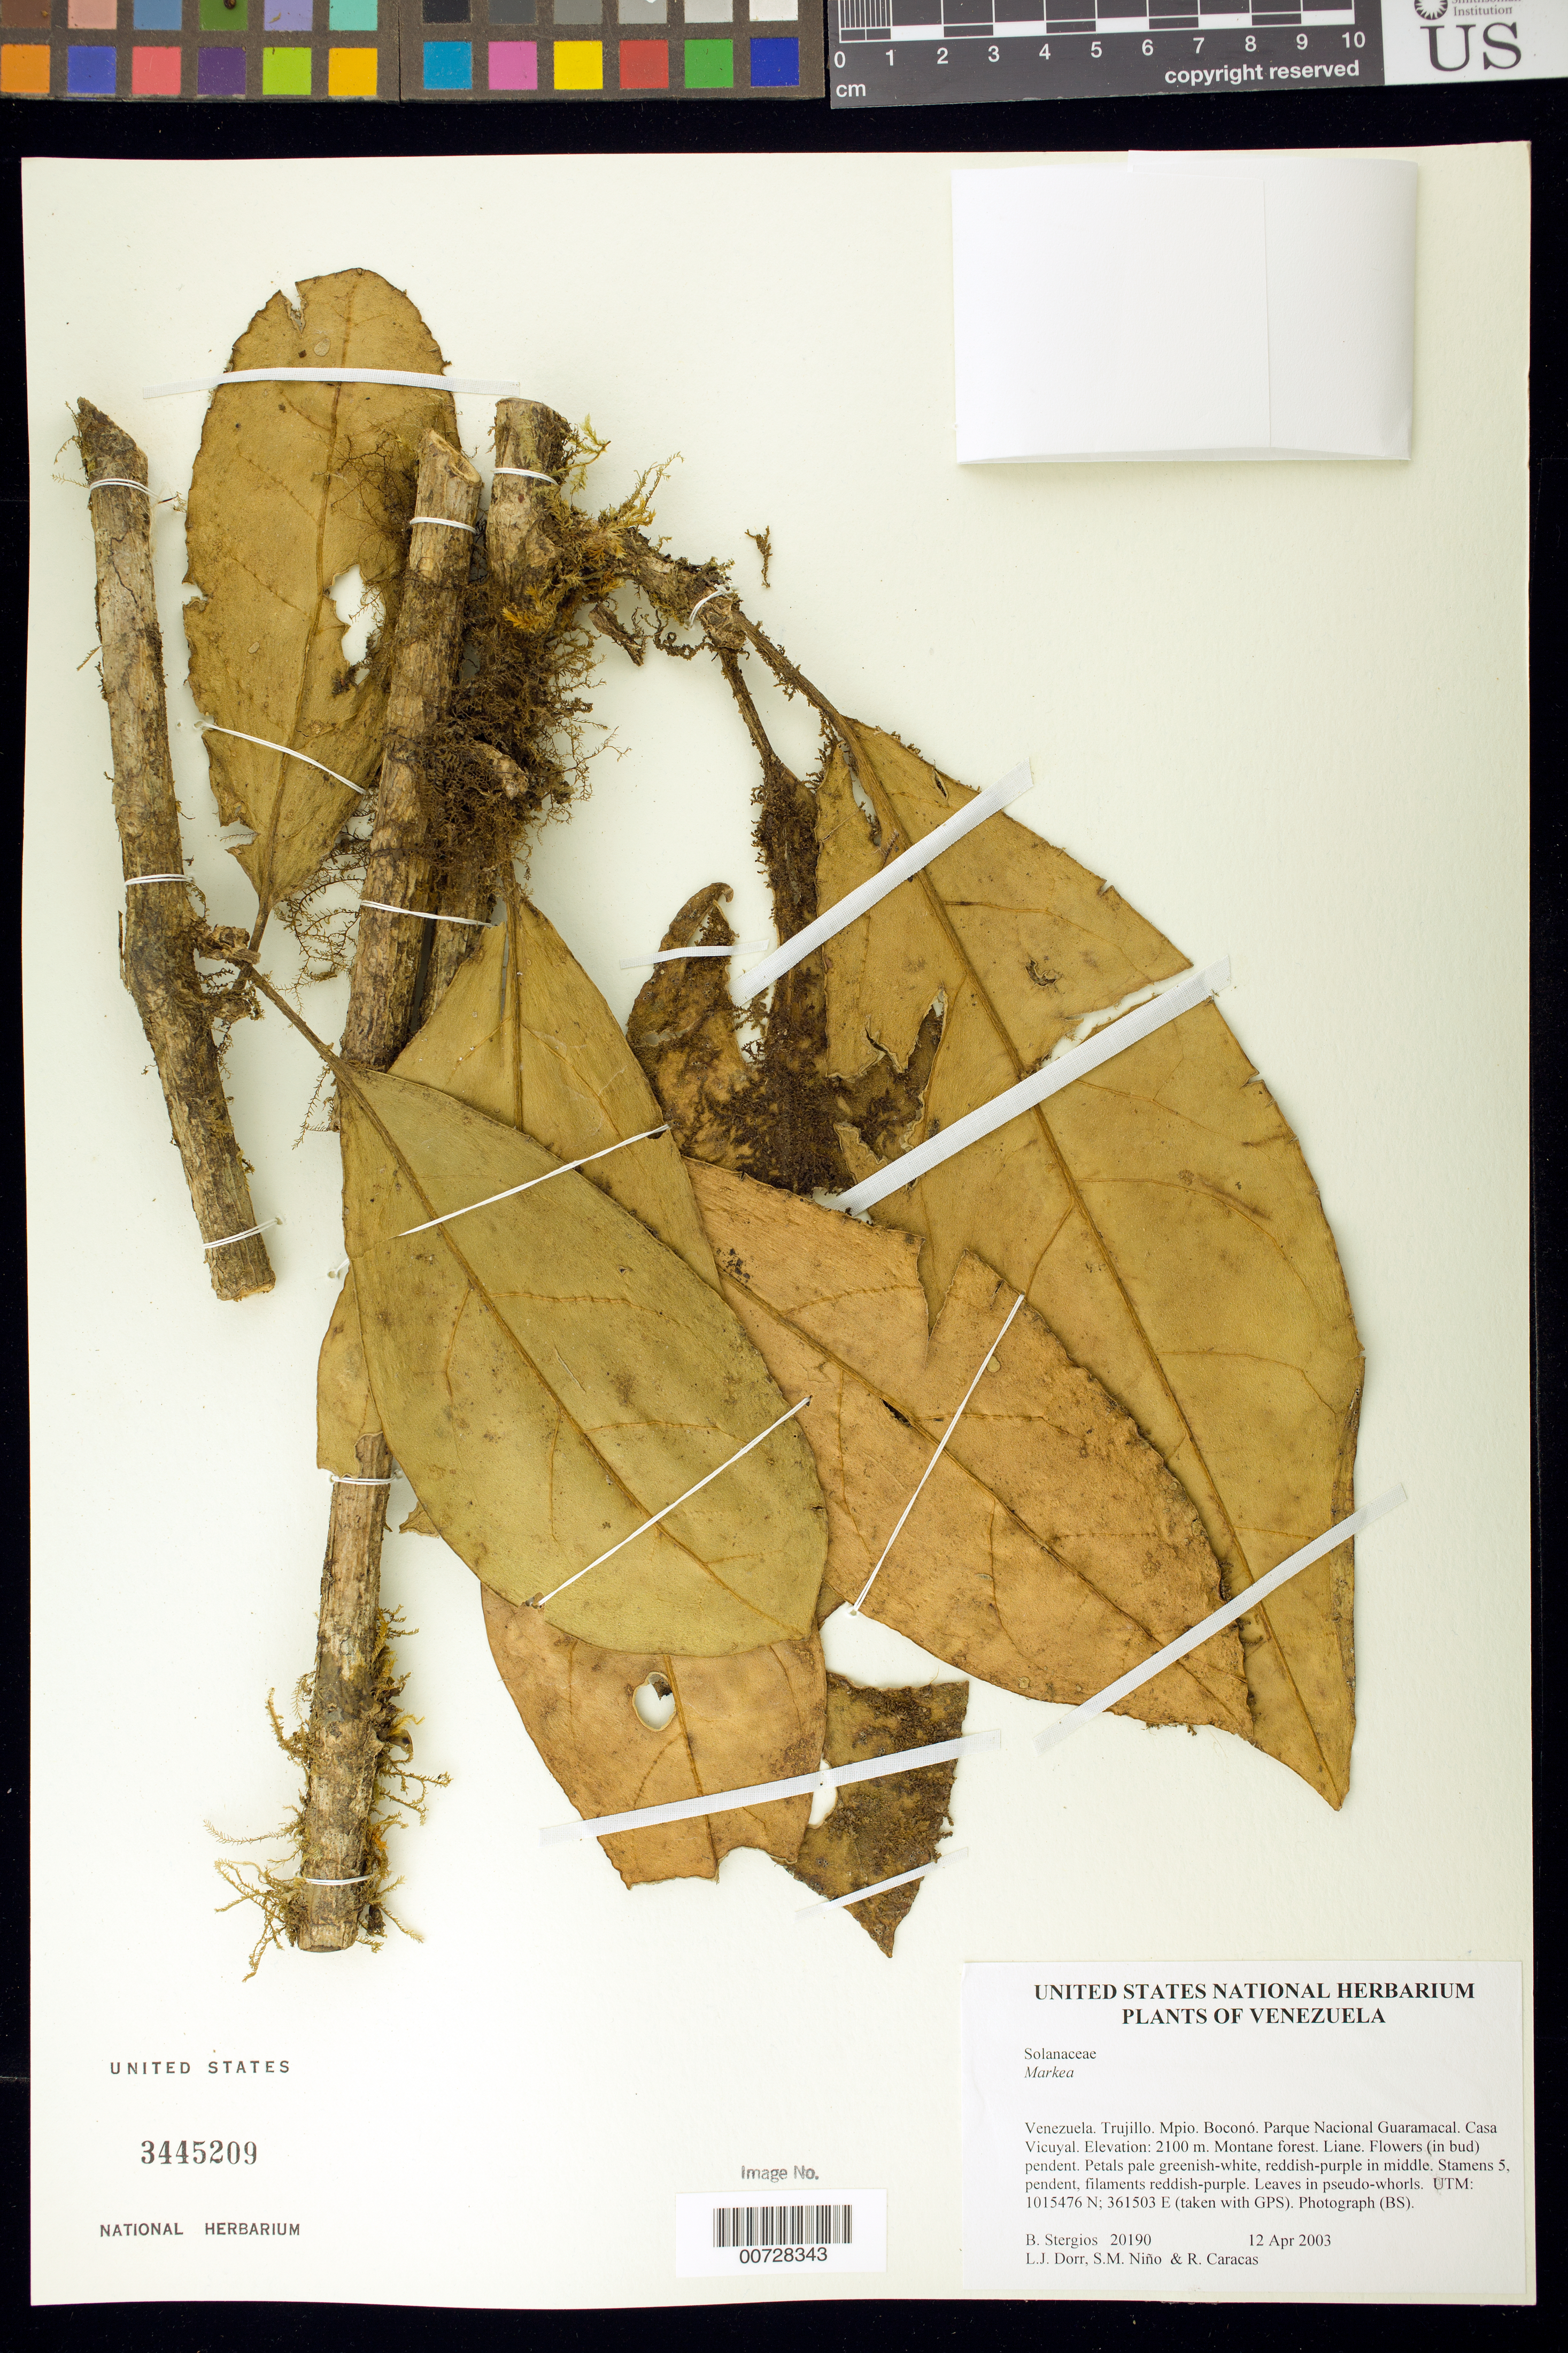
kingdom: Plantae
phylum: Tracheophyta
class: Magnoliopsida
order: Solanales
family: Solanaceae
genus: Markea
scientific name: Markea sp.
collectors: B. G. Stergios, L. J. Dorr, S. M. Niño & R. Caracas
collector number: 20190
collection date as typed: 12 Apr 2003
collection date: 2003-04-12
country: Venezuela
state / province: Trujillo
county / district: Boconó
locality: Parque Nacional Guaramacal. Casa Vicuyal.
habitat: Montane forest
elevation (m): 2100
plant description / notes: PORT, US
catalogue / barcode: US 3445209